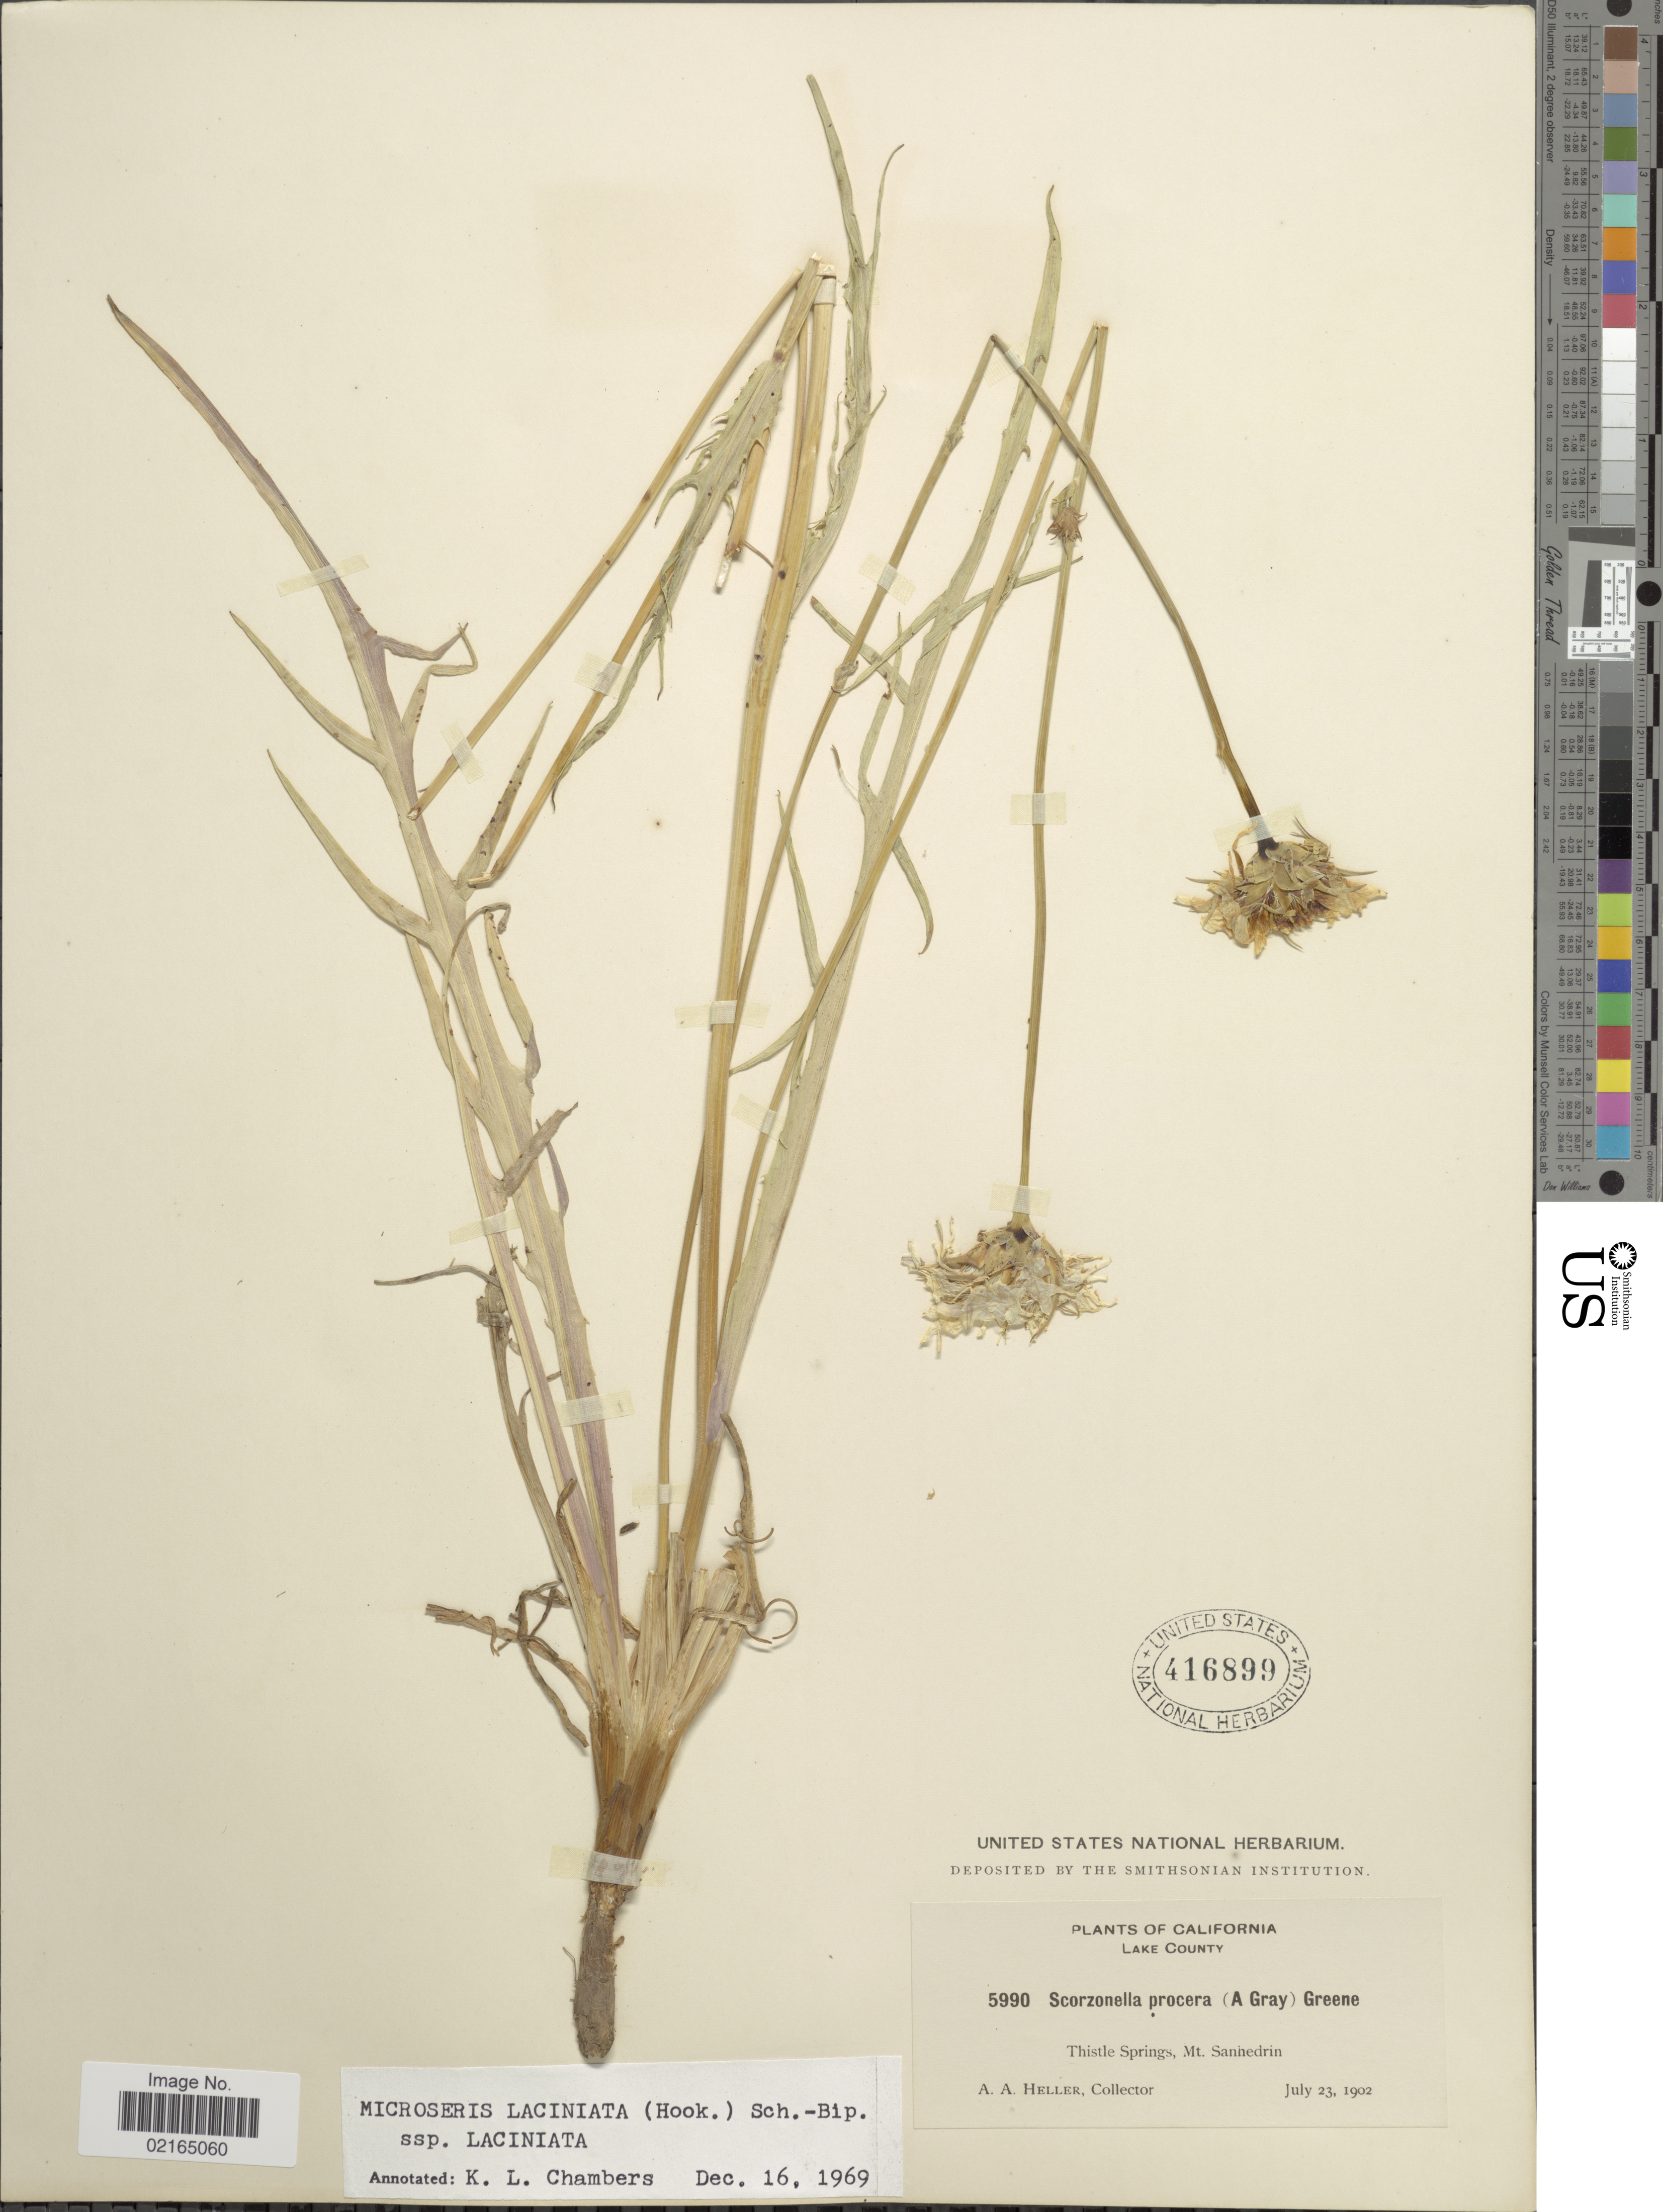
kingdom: Plantae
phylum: Tracheophyta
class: Magnoliopsida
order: Asterales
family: Asteraceae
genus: Microseris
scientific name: Microseris laciniata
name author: (Hook.) Sch. Bip.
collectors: A. A. Heller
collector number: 5990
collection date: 1902-07-23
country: United States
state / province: California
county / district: Lake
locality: Lake County, Thistle Springs, Mt. Sanhedrin.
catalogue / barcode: US 416899